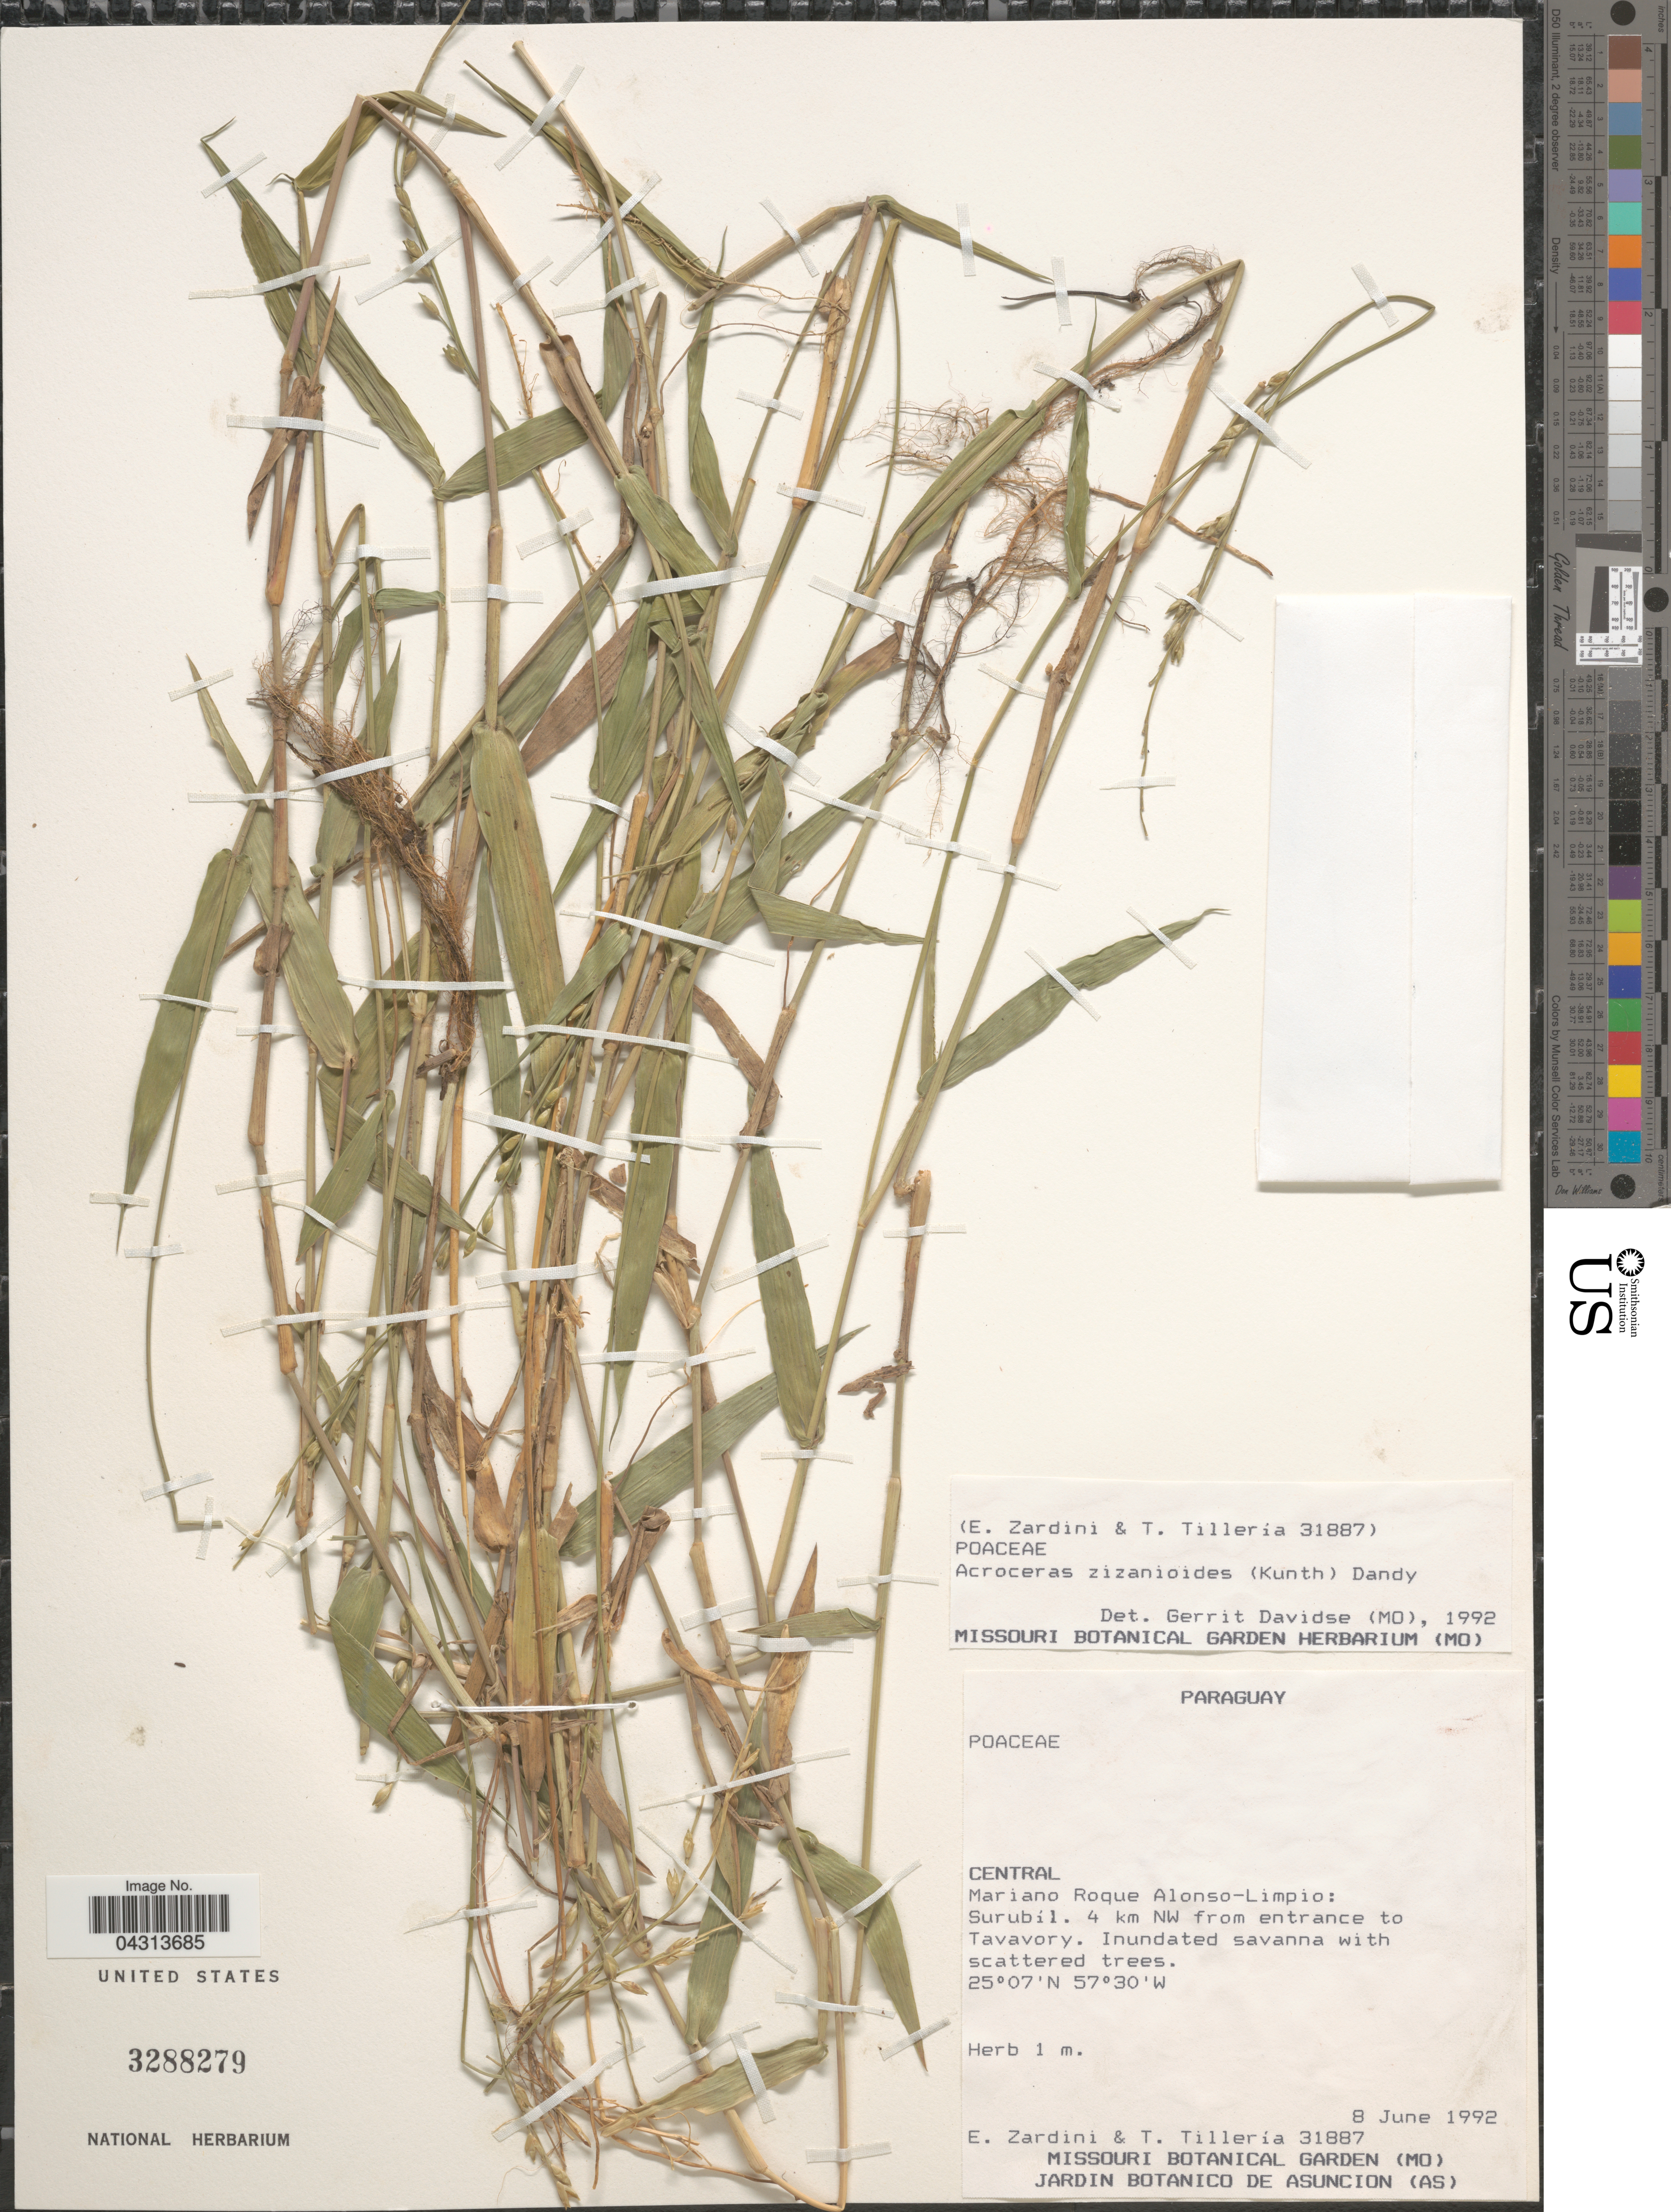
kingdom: Plantae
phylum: Tracheophyta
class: Liliopsida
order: Poales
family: Poaceae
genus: Acroceras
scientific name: Acroceras zizanioides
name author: (Kunth) Dandy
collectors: E. Zardini & T. Tilleria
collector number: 31887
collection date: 1992-06-08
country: Paraguay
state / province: Central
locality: Mariano Roque Alonso-Limpio: Surubíl. 4 km NW from entrance to Tavavory.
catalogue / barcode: US 3288279